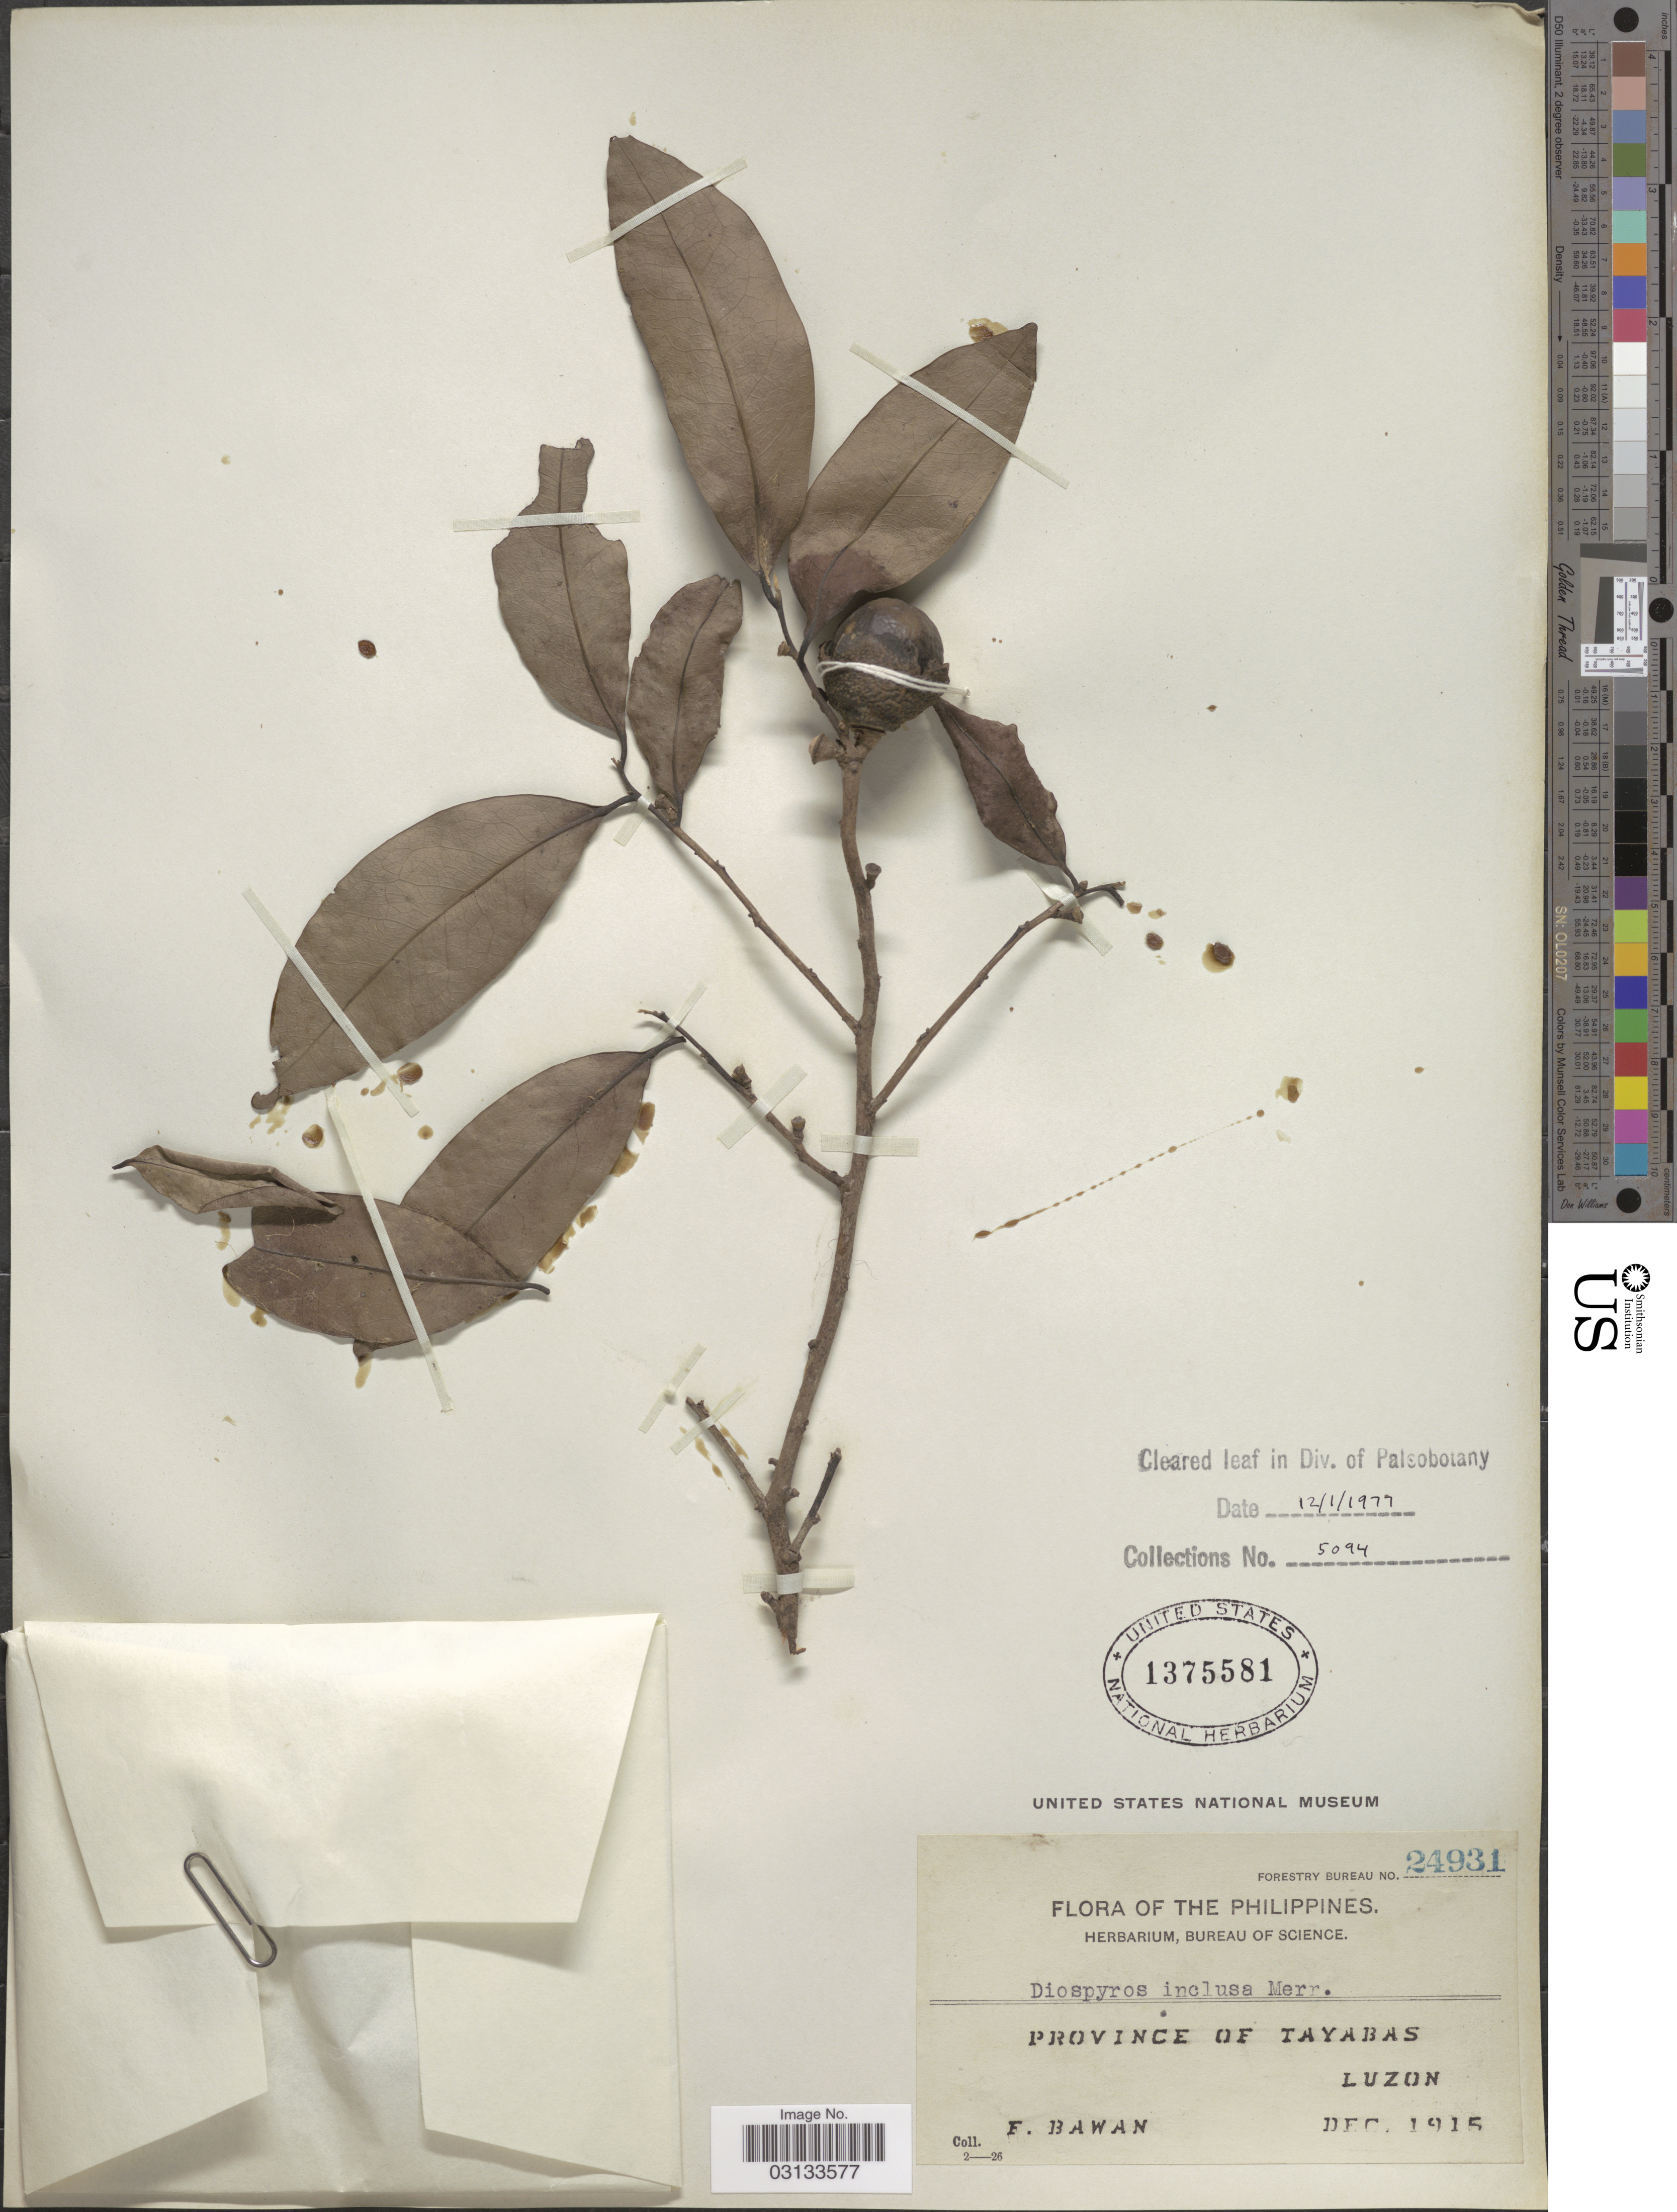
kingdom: Plantae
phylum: Tracheophyta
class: Magnoliopsida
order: Ericales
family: Ebenaceae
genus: Diospyros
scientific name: Diospyros inclusa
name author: Merr.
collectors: F. Bawan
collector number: Forestry Bureau 24931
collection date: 1915-12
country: Philippines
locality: Province of Tayabas, Luzon.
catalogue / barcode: US 1375581